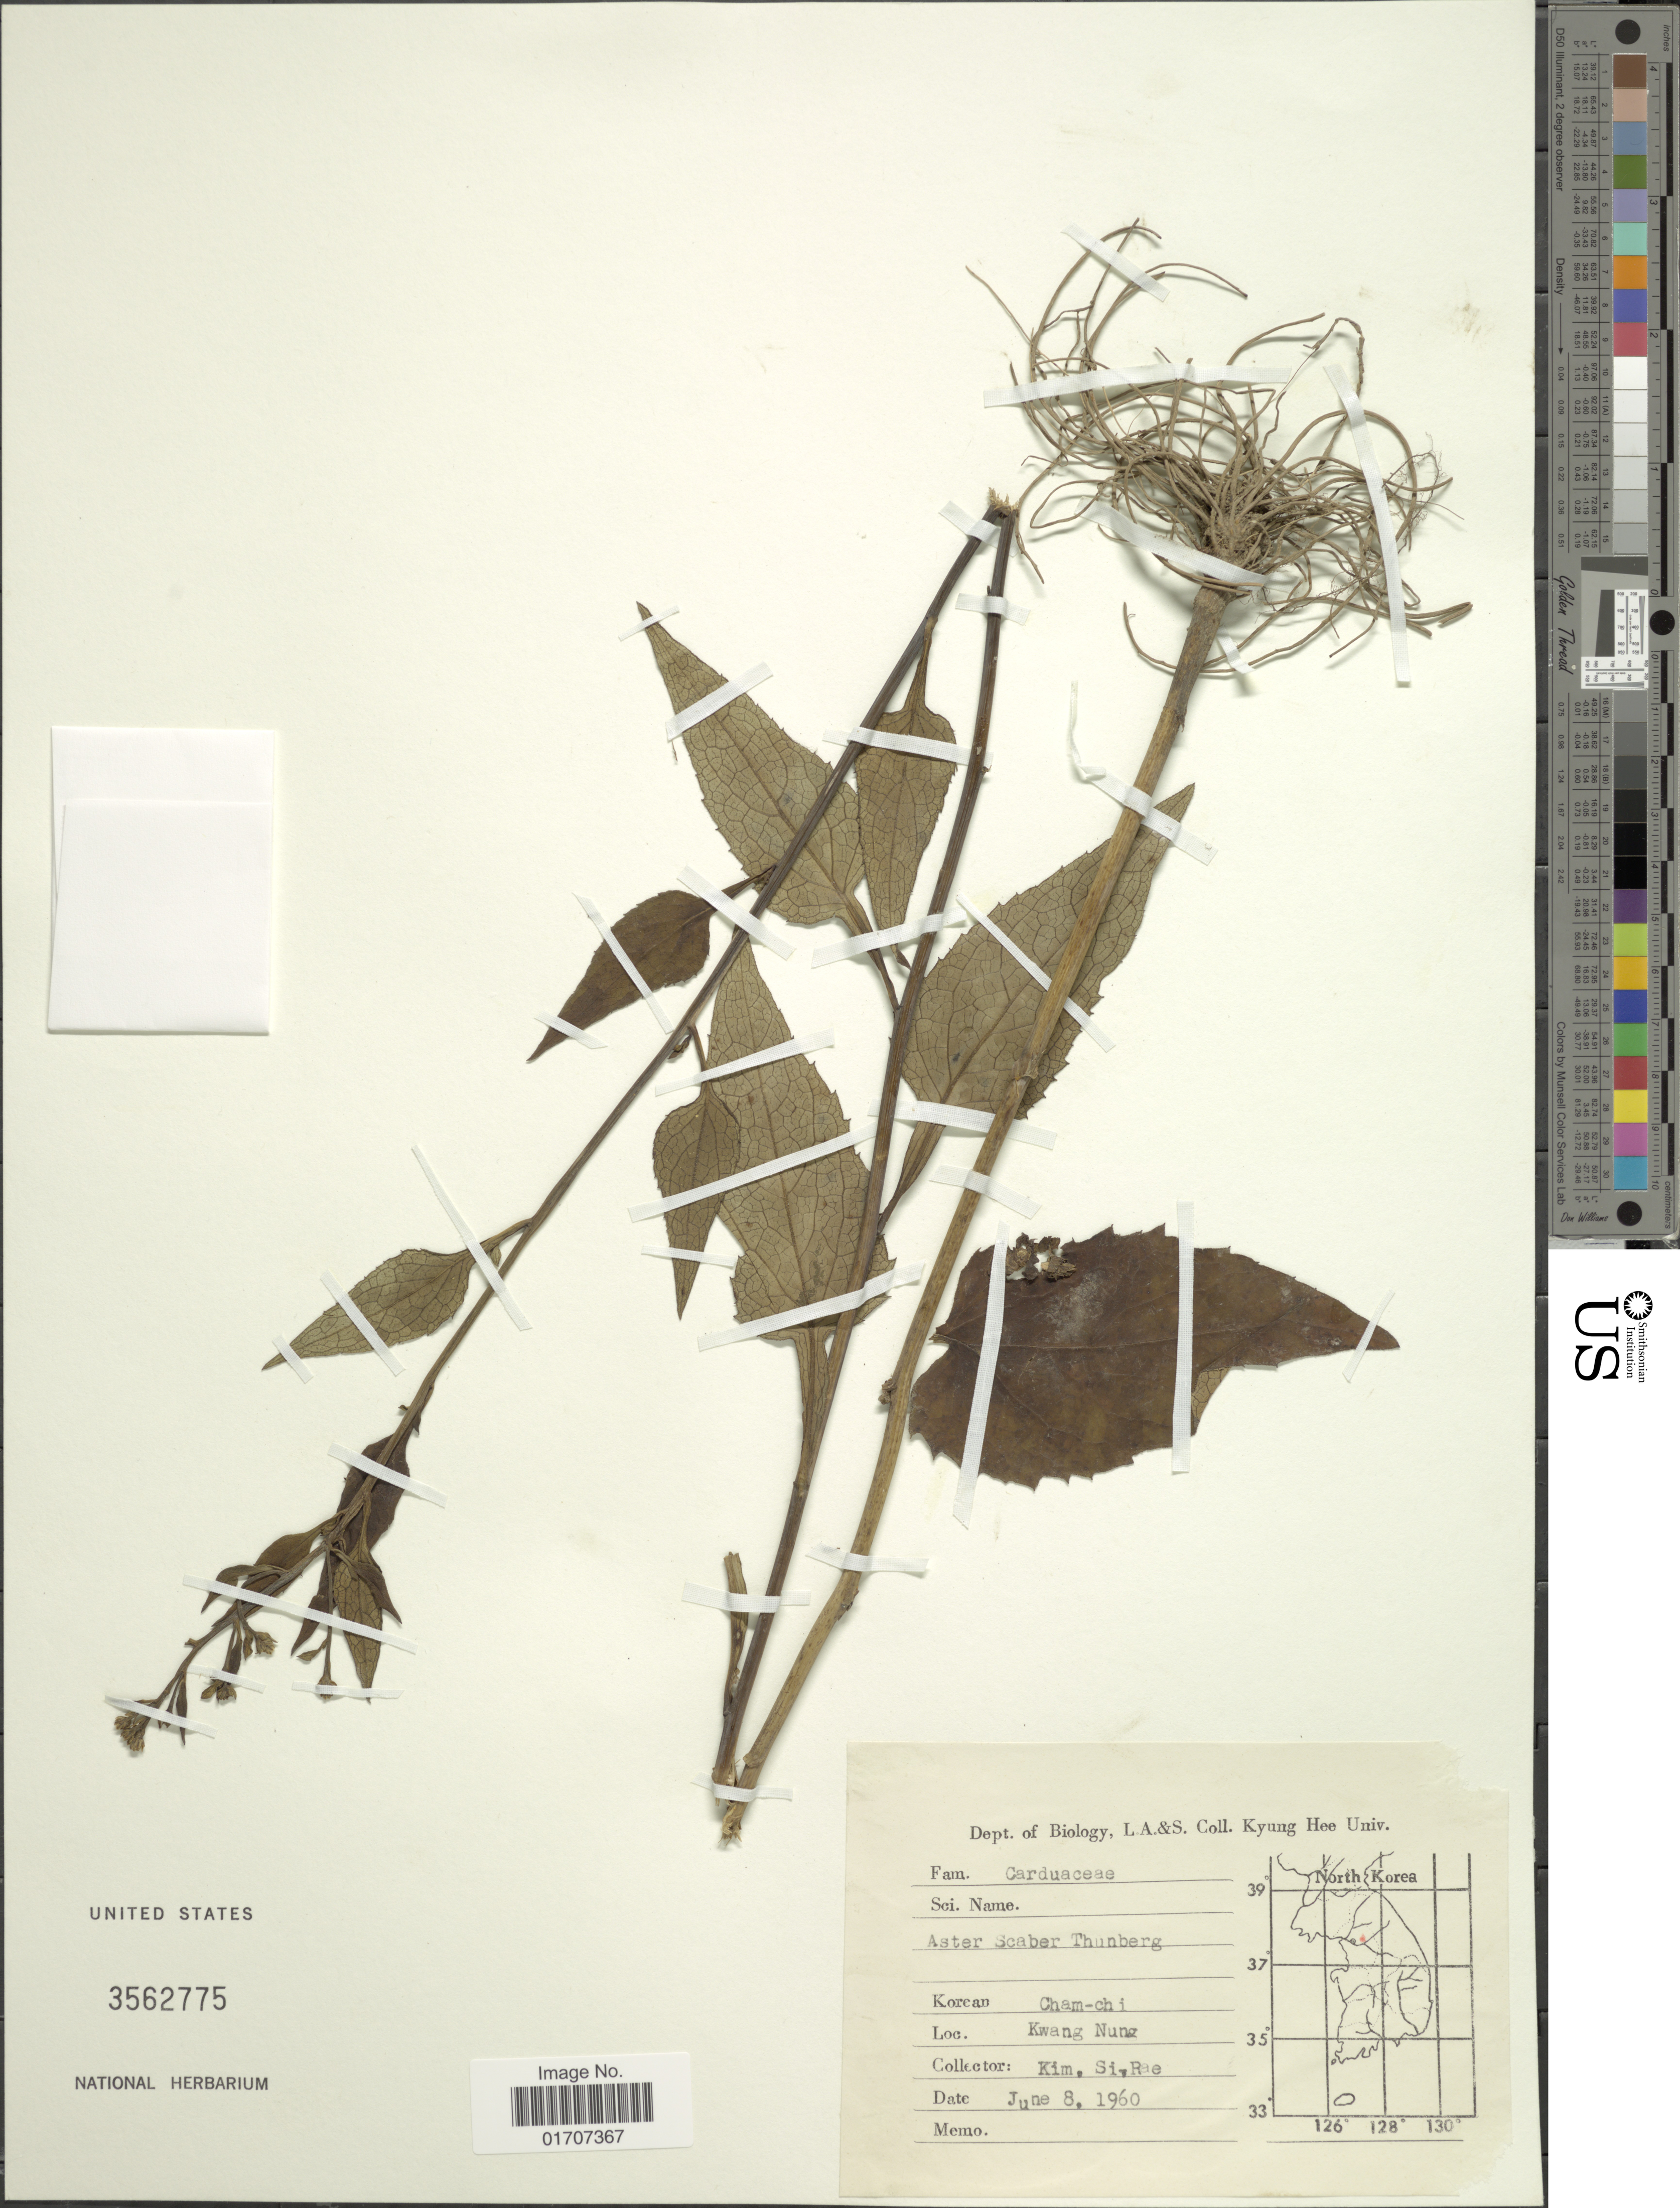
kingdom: Plantae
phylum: Tracheophyta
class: Magnoliopsida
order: Asterales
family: Asteraceae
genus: Doellingeria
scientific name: Doellingeria scabra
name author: (Thunb.) Nees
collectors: S. Kim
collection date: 1960-06-08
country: South Korea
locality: Kwang Nung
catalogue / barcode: US 3562775